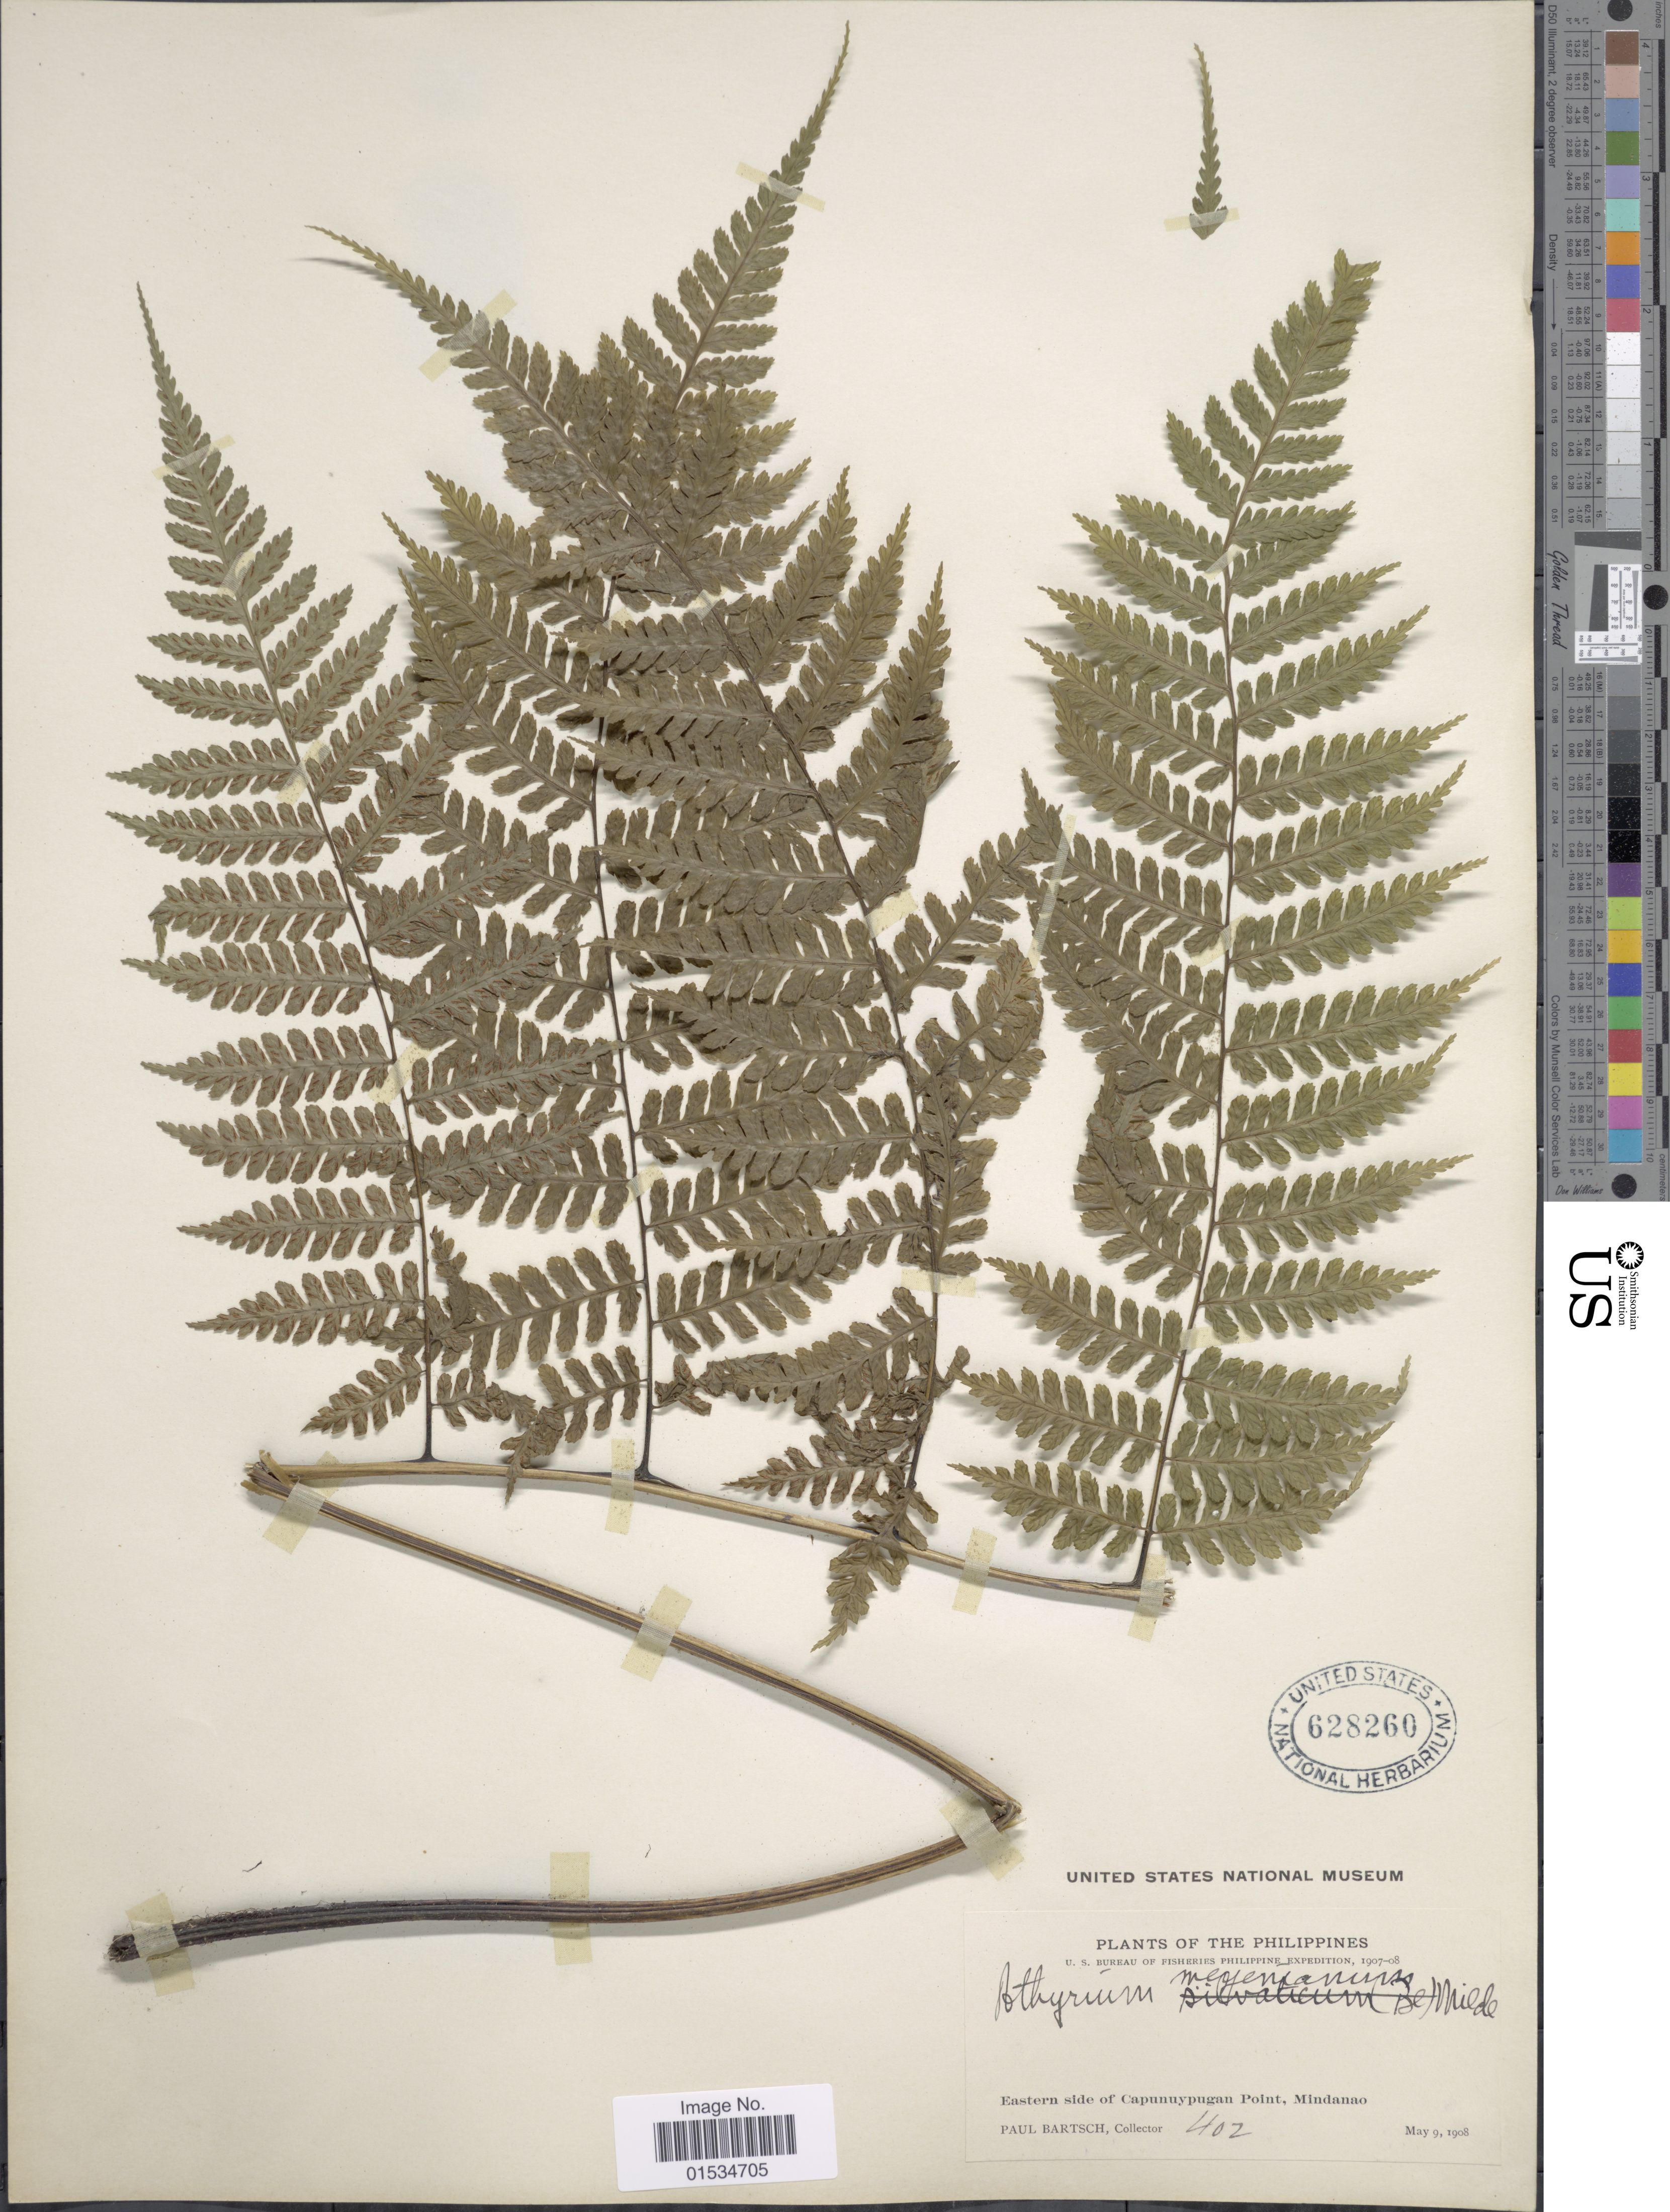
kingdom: Plantae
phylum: Tracheophyta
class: Polypodiopsida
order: Polypodiales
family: Athyriaceae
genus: Diplazium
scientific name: Diplazium caudatum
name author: J. Sm. ex C. Chr.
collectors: P. Bartsch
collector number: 402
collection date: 1908-05-09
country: Philippines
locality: Eastern side of Capunuypugan Point, Mindanao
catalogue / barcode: US 628260